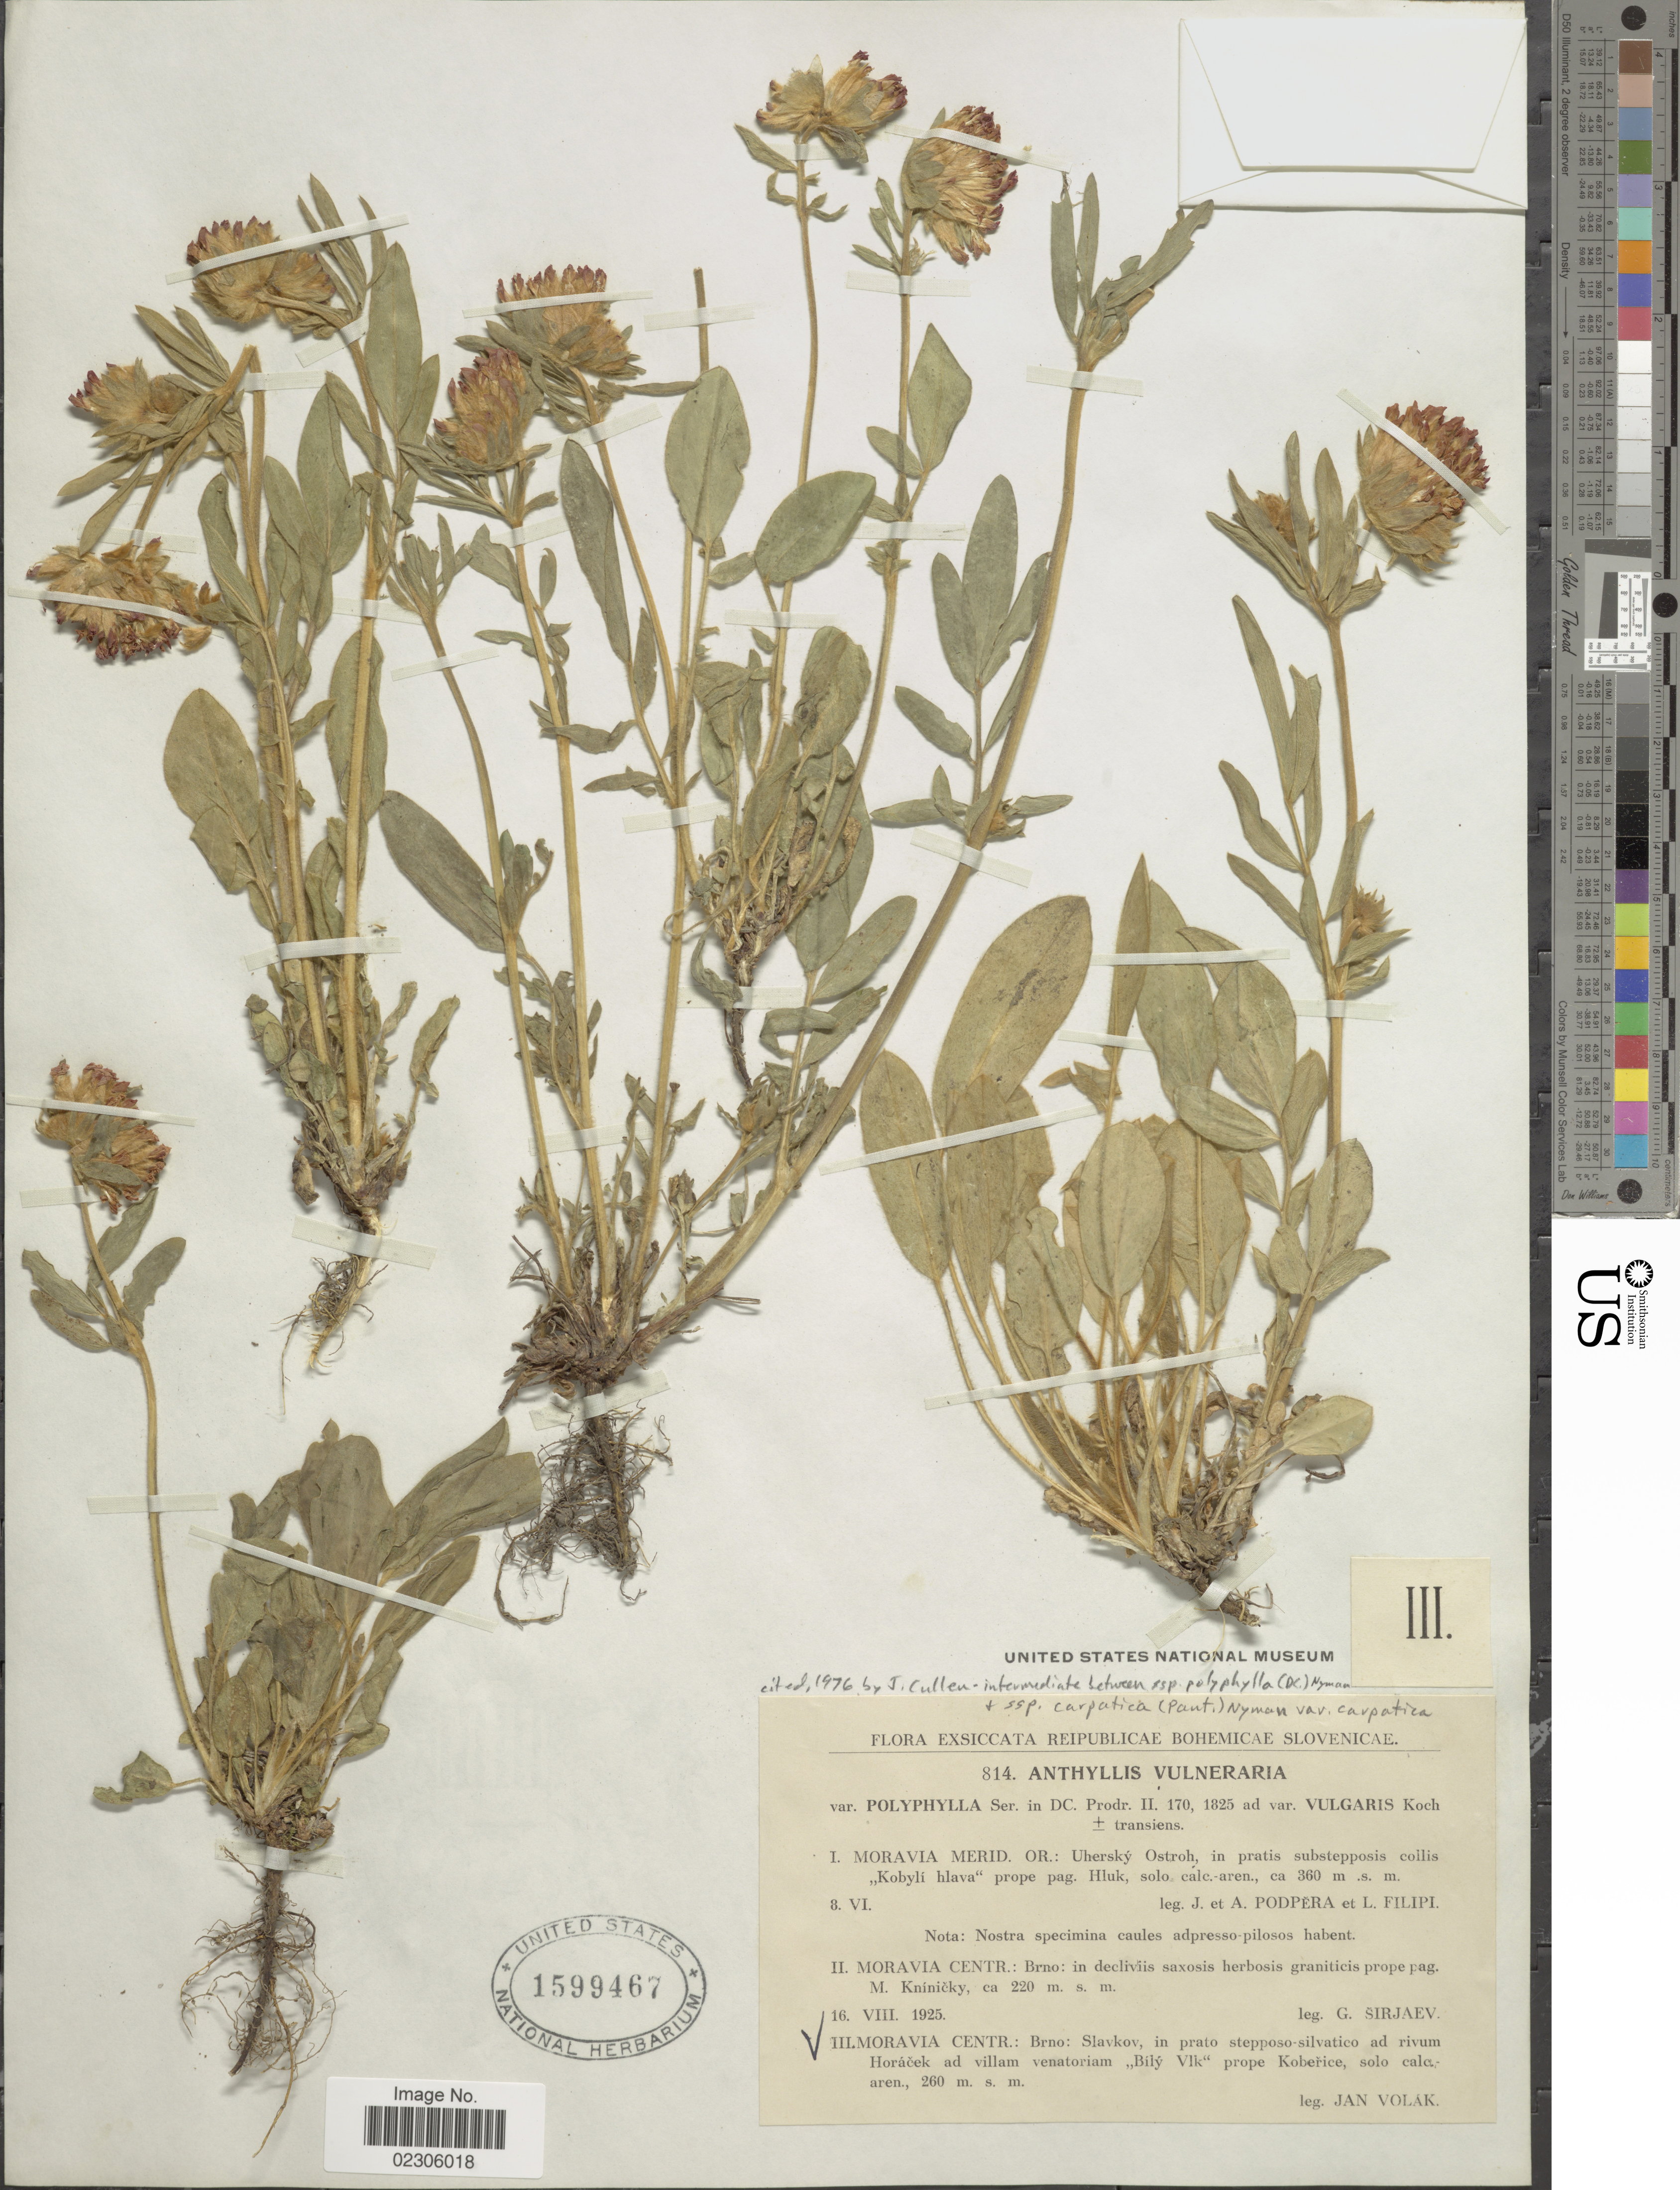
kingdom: Plantae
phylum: Tracheophyta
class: Magnoliopsida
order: Fabales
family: Fabaceae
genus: Anthyllis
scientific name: Anthyllis vulneraria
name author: L.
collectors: J. Volak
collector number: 814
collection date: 1925-08-16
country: Czechia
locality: Reipublicae Bohemicae Slovenicae, Moravia Centr., Brno., Slavkov, ad rivum Horacek ad villam venetoriam Bily Vlk, prope Koberice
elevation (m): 260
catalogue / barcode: US 1599467